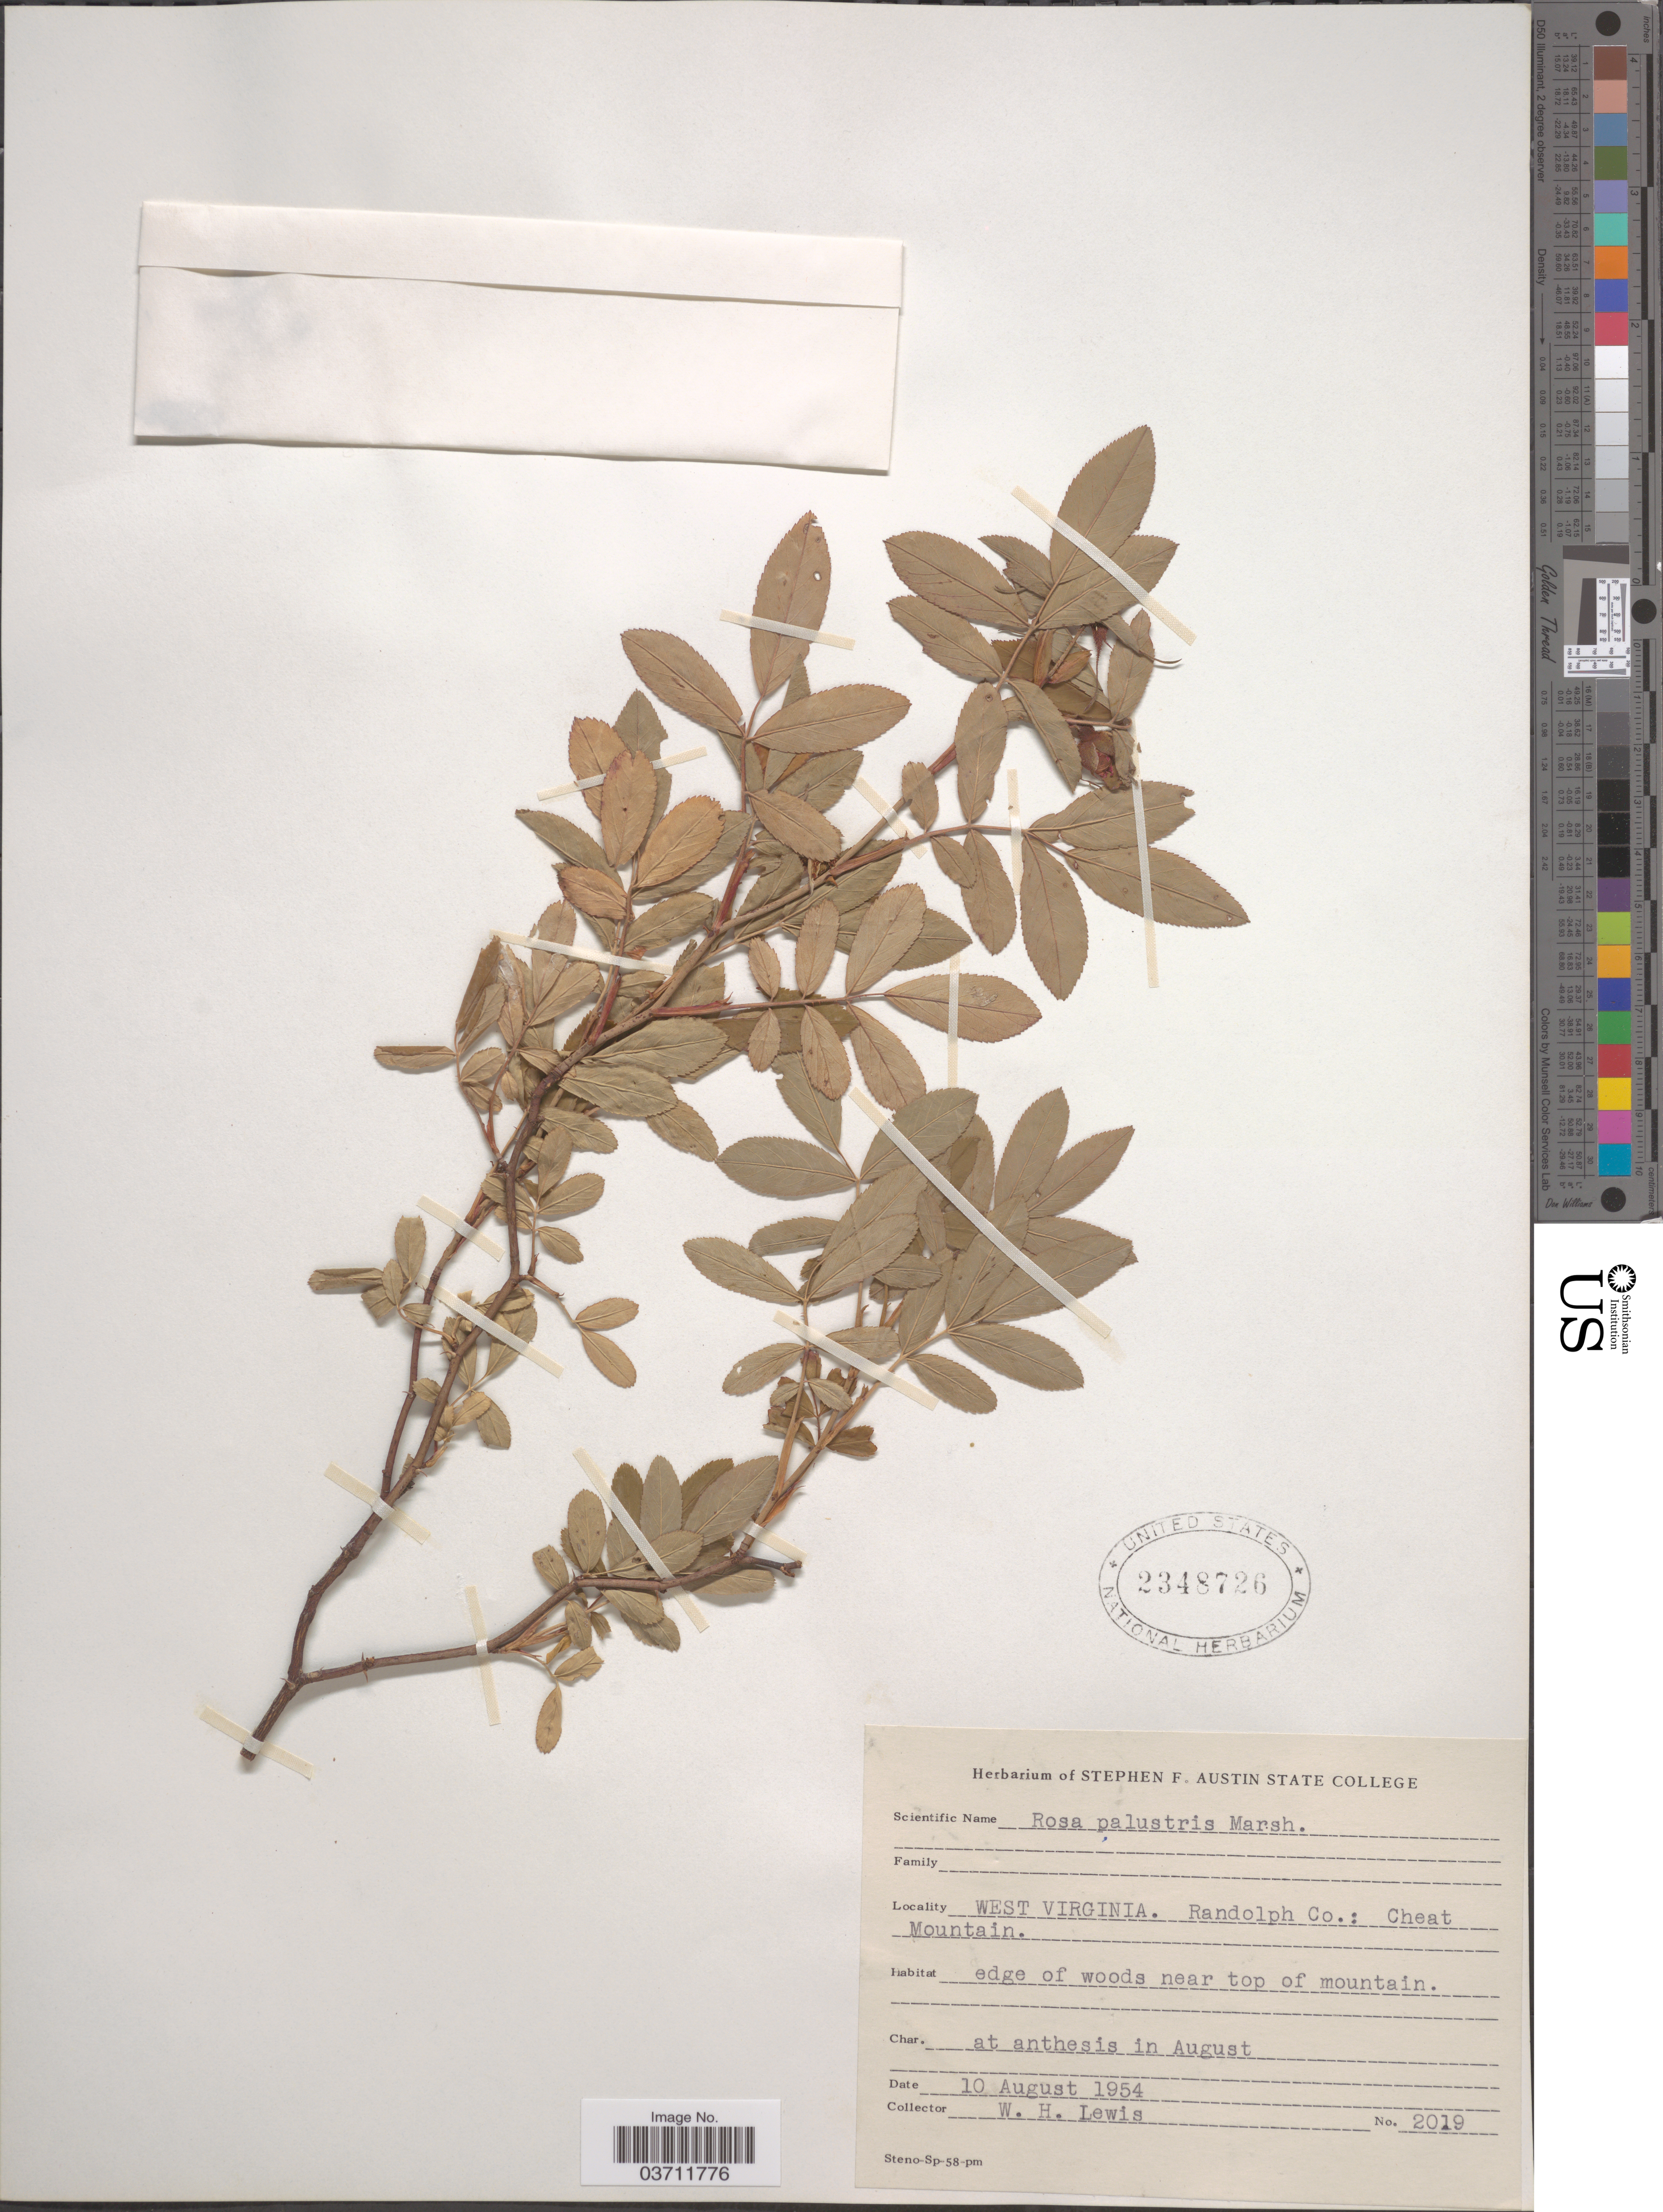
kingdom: Plantae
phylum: Tracheophyta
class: Magnoliopsida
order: Rosales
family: Rosaceae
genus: Rosa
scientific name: Rosa palustris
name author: Marshall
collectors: W. H. Lewis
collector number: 2019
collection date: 1954-08-10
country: United States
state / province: West Virginia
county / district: Randolph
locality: Randolph Co.: Cheat Mountain. Edge of woods near top of mountain.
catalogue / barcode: US 2348726